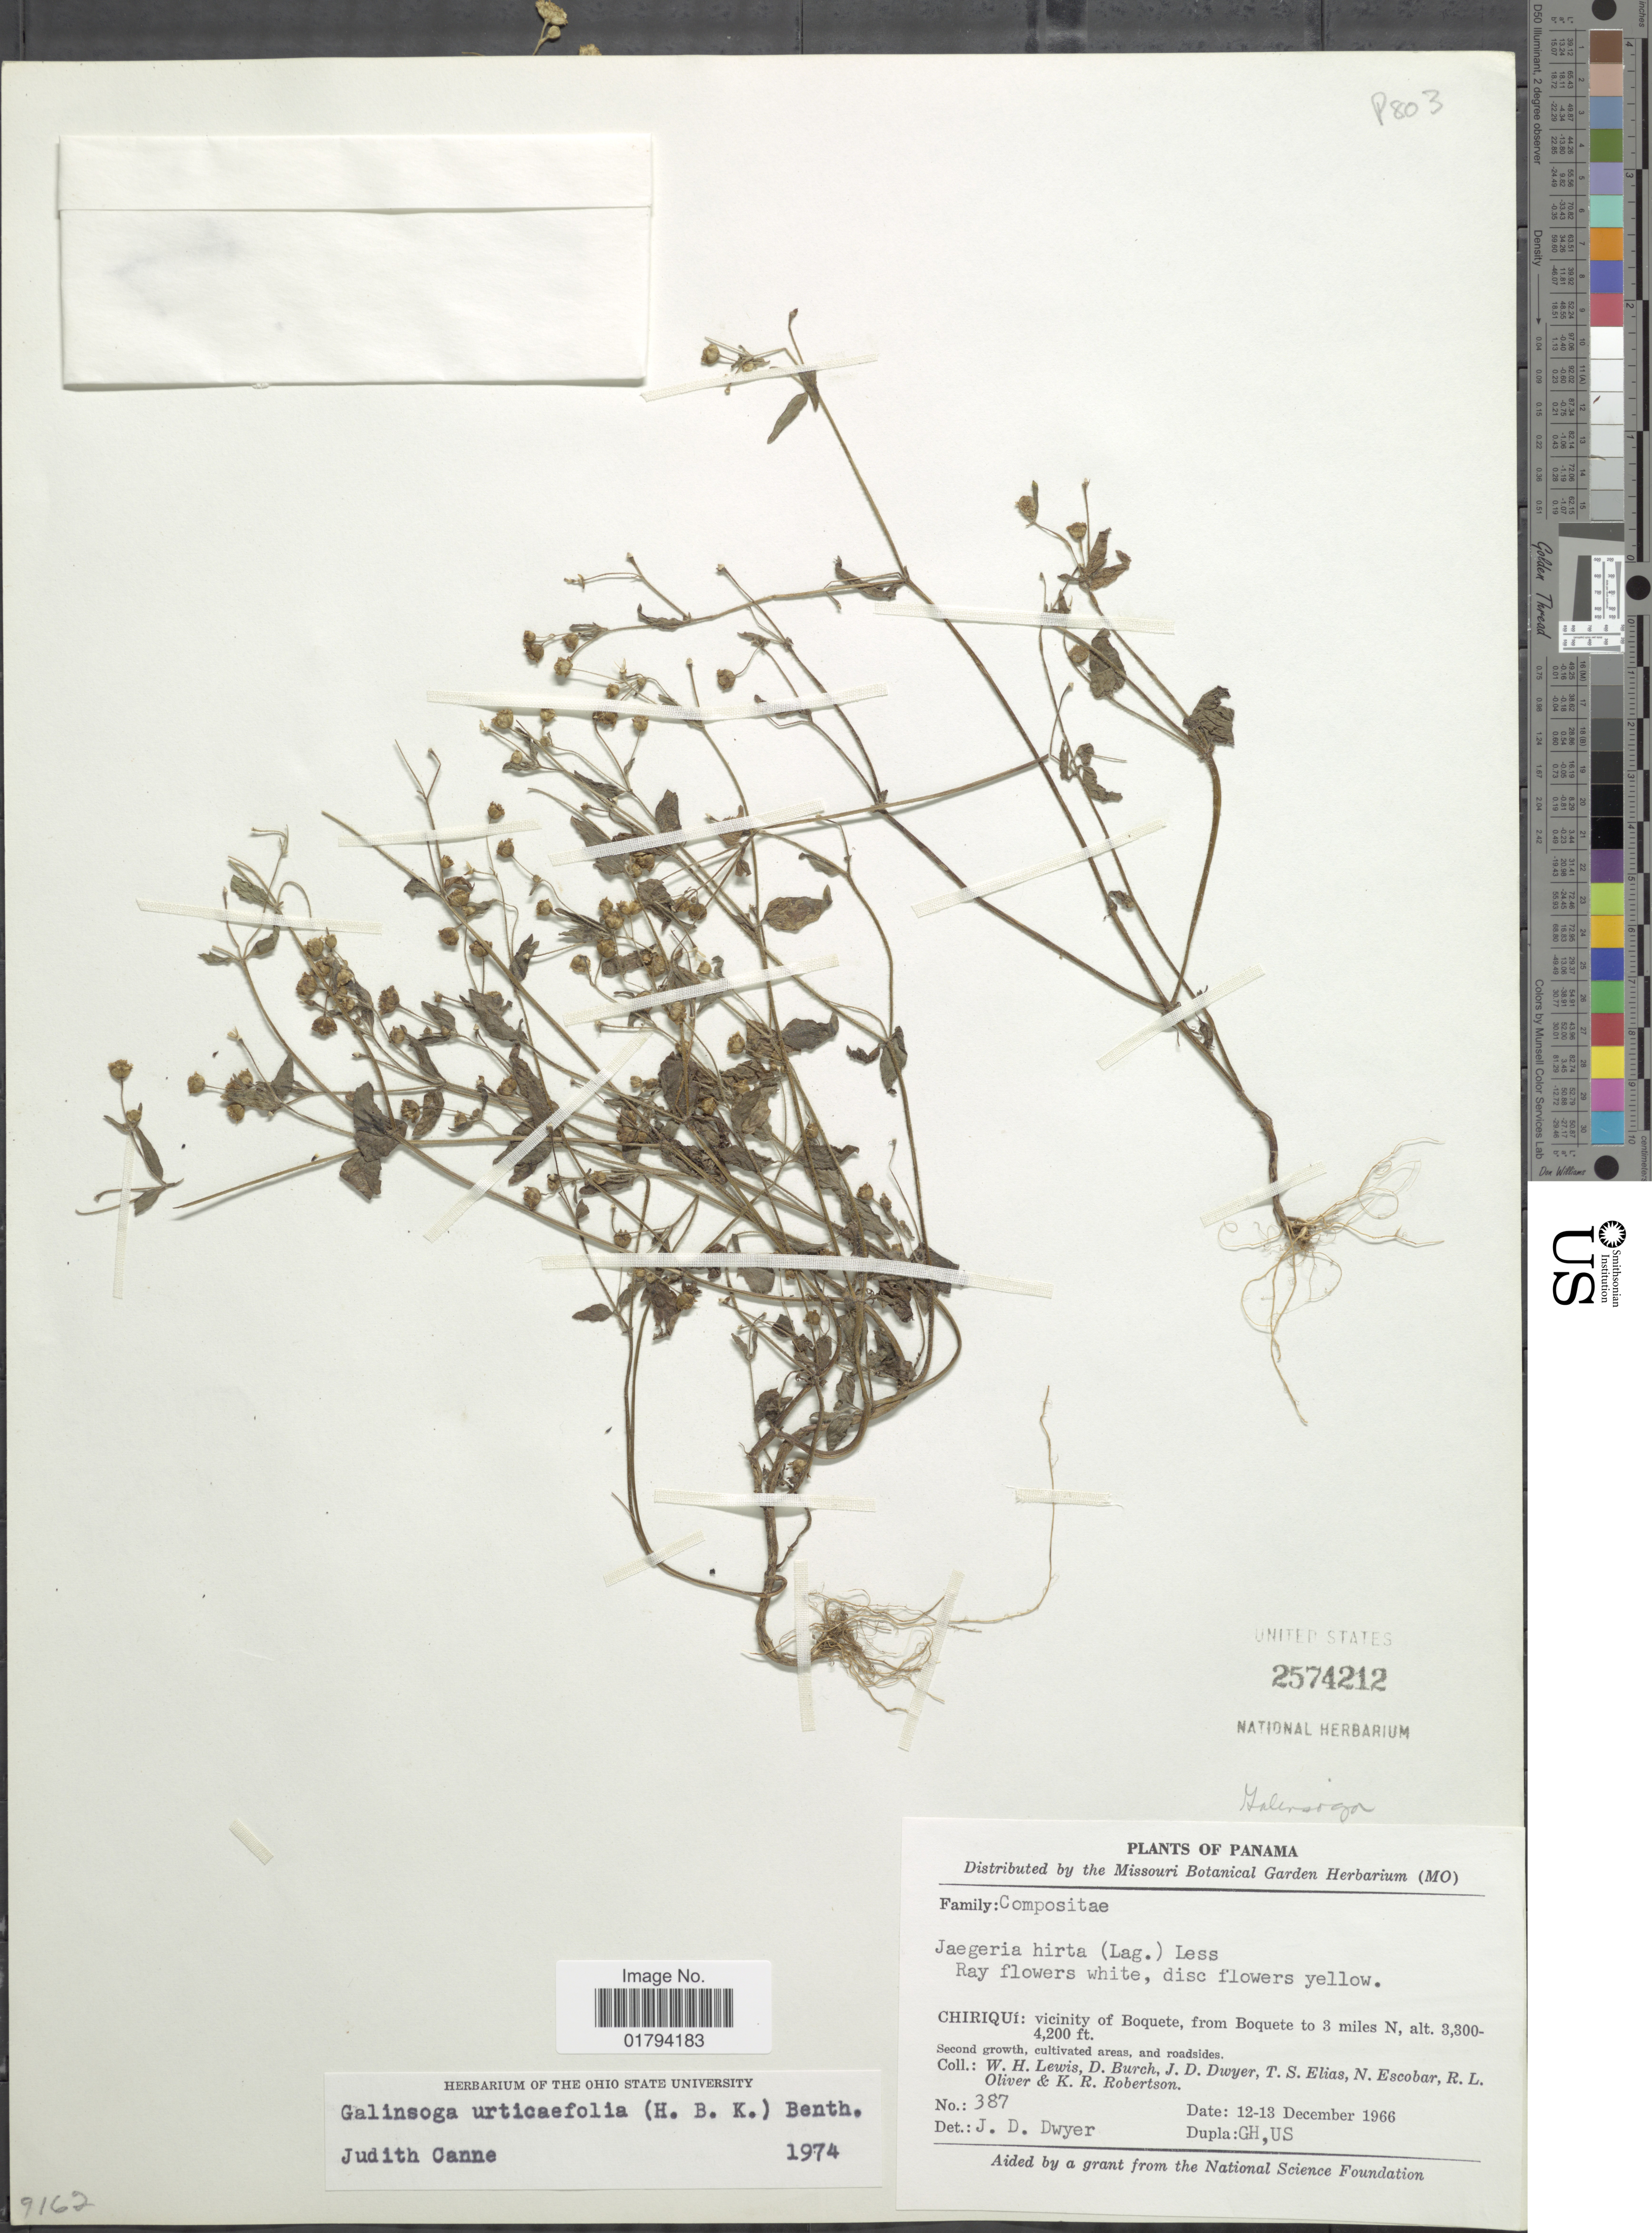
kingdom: Plantae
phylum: Tracheophyta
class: Magnoliopsida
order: Asterales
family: Asteraceae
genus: Galinsoga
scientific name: Galinsoga quadriradiata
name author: Ruiz & Pav.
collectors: W. H. Lewis, D. Burch, J. D. Dwyer, T. S. Elias & et al.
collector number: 387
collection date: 1966-12-12/1966-12-13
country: Panama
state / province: Chiriqui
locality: Vicinity of Boquete, from Boquete to 3 miles N, second growth, cultivated areas, and roadsides.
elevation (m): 1006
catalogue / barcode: US 2574212